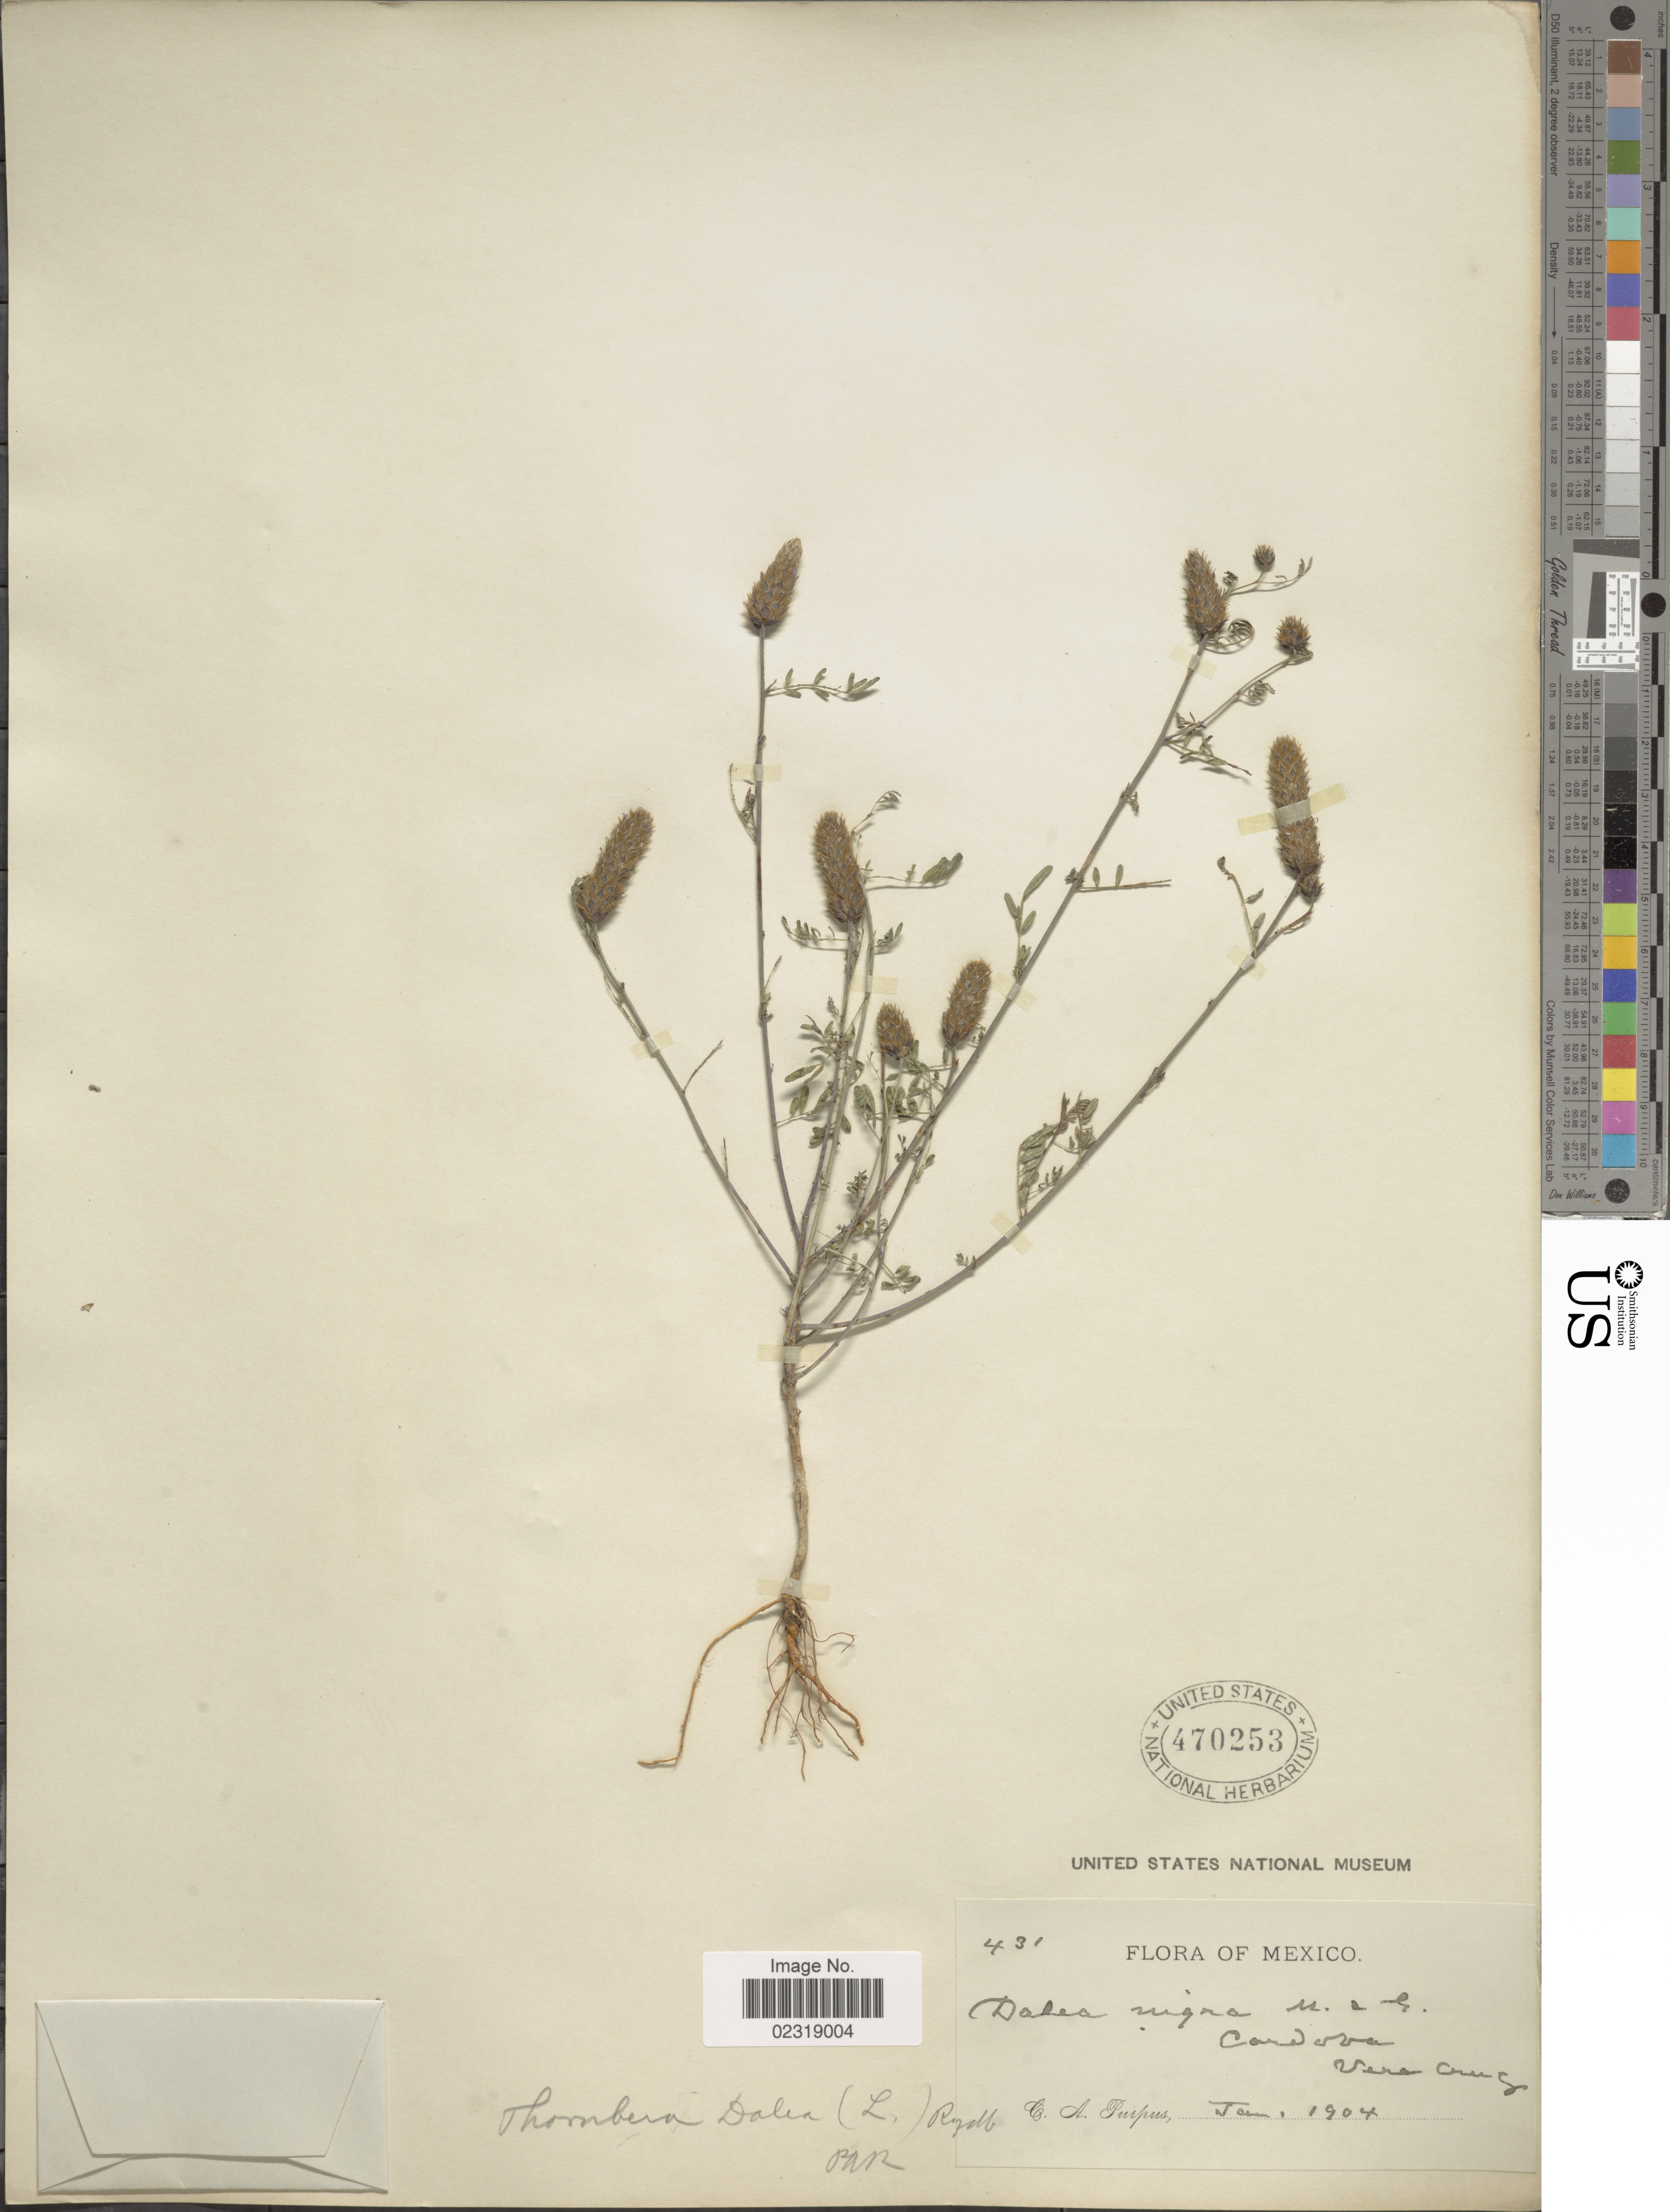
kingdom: Plantae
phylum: Tracheophyta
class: Magnoliopsida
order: Fabales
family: Fabaceae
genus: Dalea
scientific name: Dalea cliffortiana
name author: Willd.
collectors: C. A. Purpus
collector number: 431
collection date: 1904-01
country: Mexico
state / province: Veracruz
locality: Cordova, Vera Cruz.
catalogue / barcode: US 470253